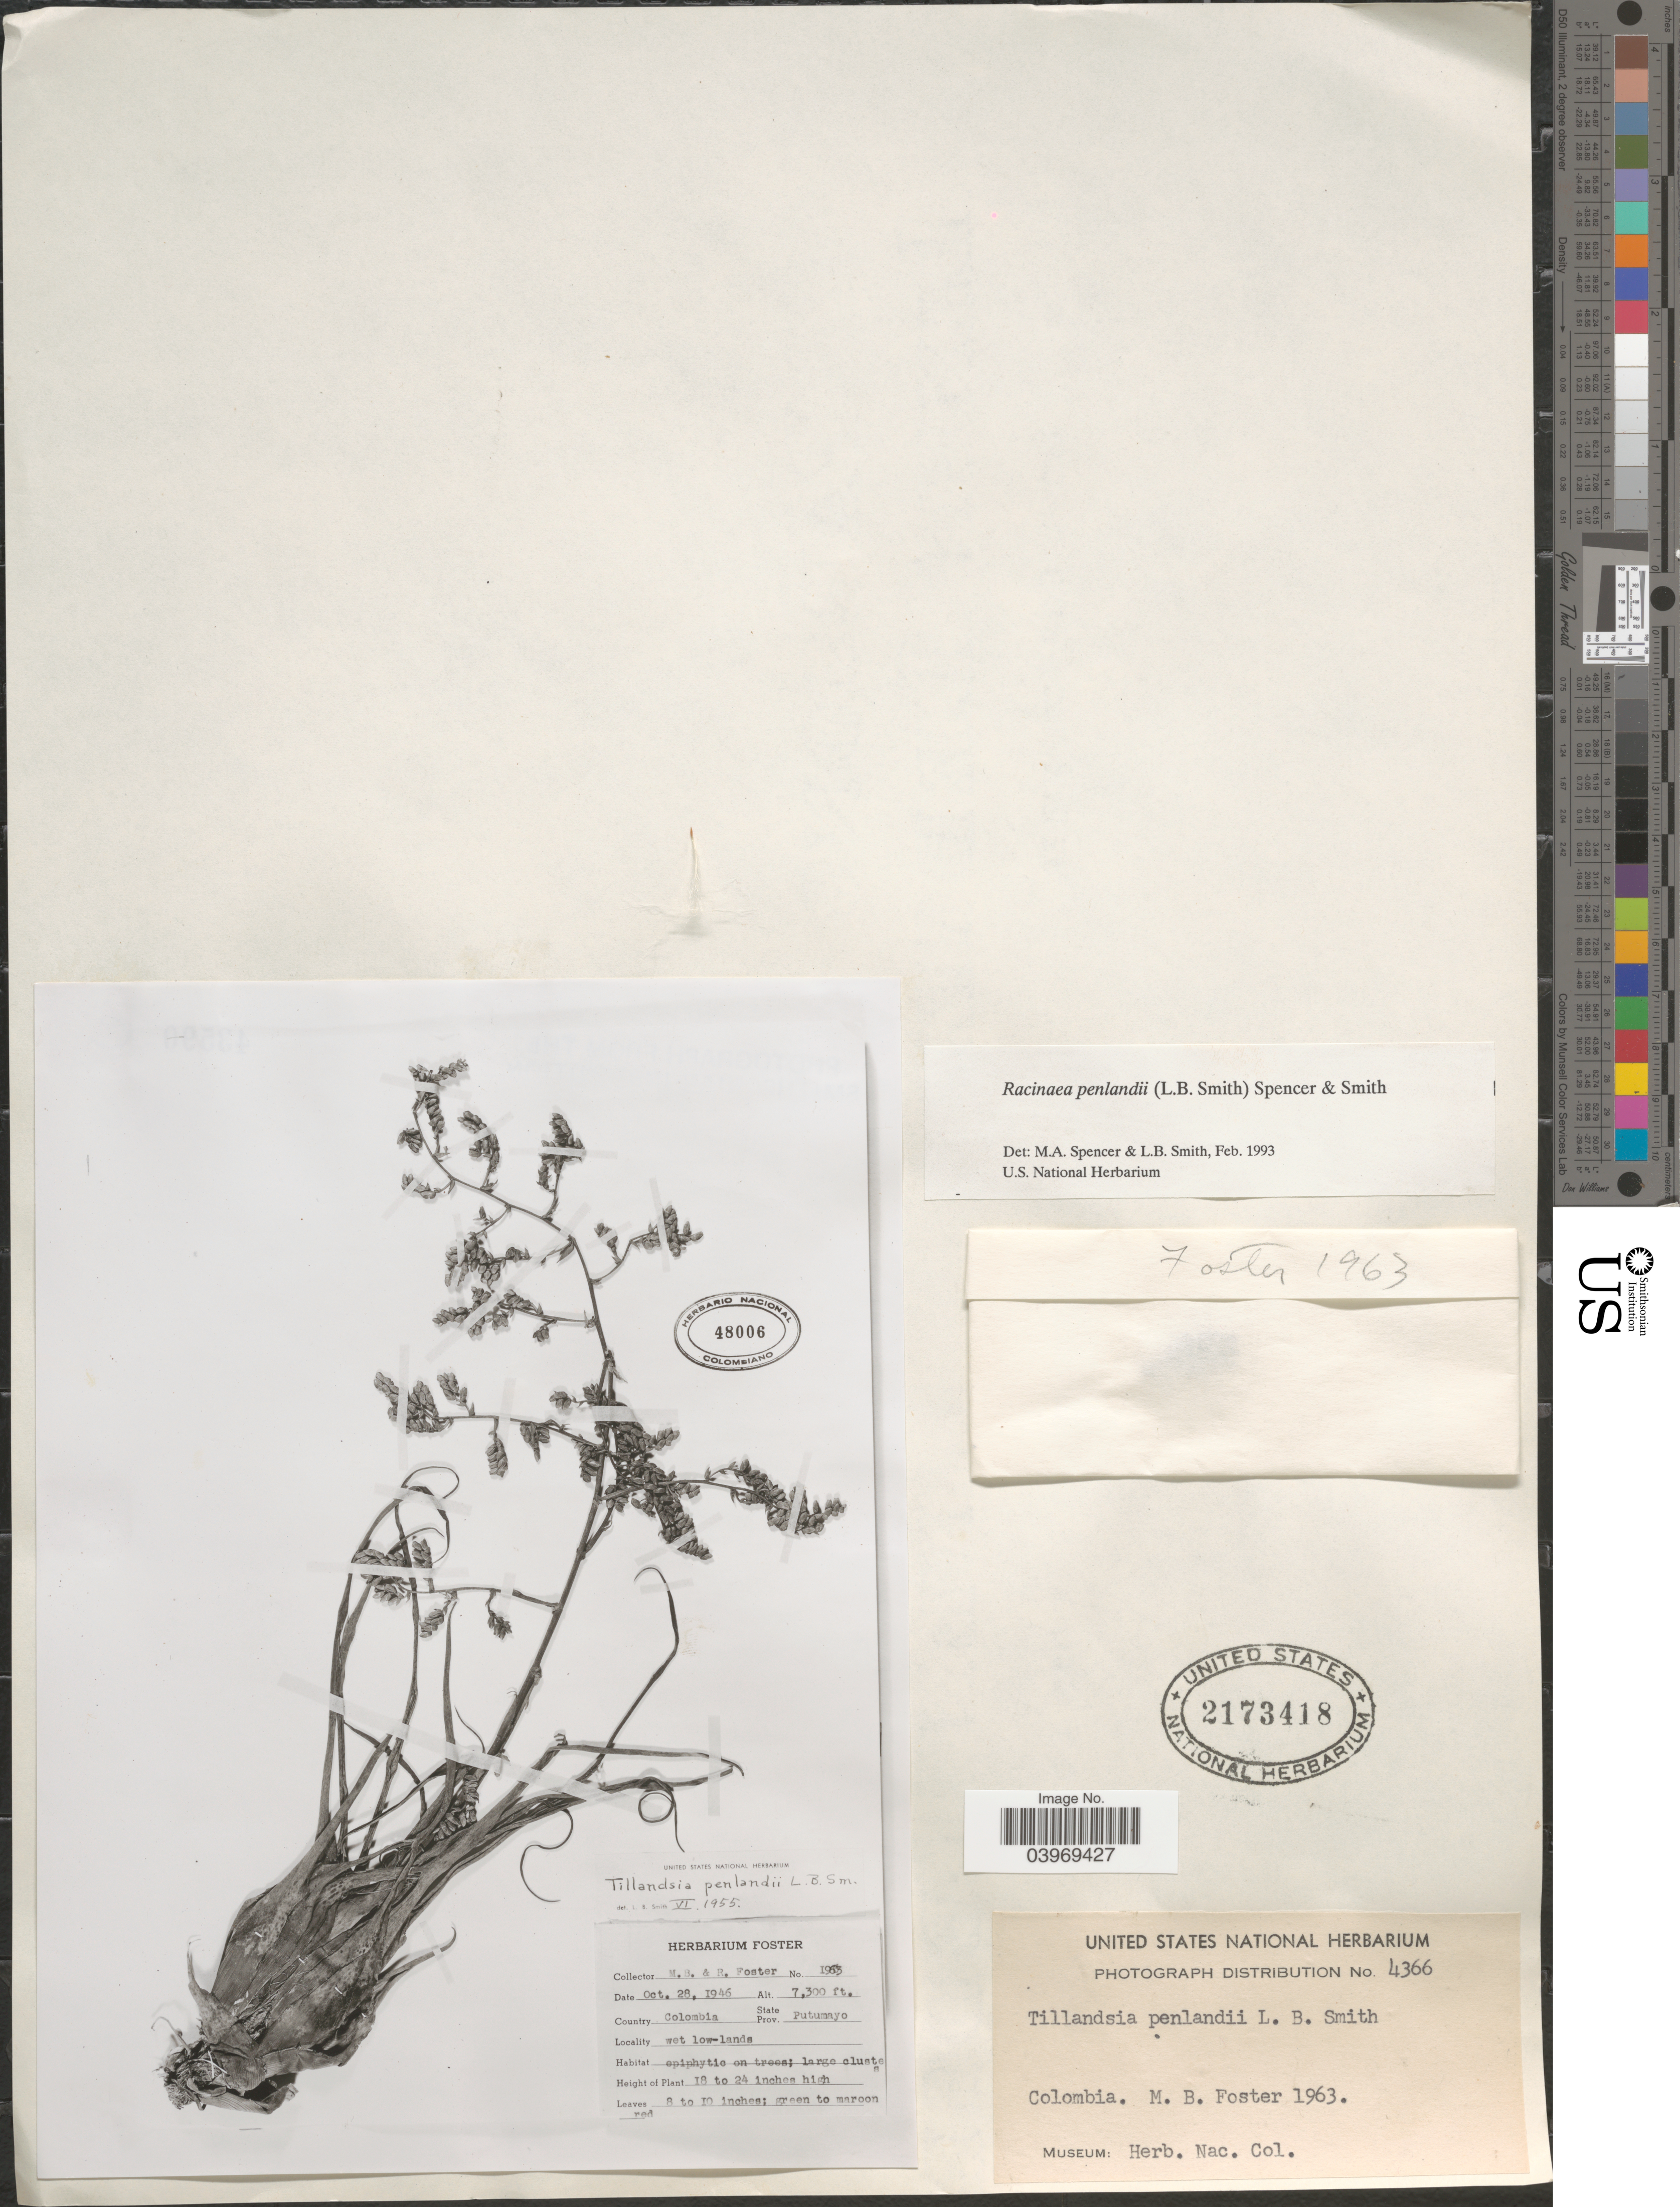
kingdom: Plantae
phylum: Tracheophyta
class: Liliopsida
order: Poales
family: Bromeliaceae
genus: Racinaea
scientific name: Racinaea penlandii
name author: (L.B. Sm.) M.A. Spencer & L.B. Sm.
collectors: M. B. Foster & R. Foster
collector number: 1963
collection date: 1946-10-28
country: Colombia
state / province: Putumayo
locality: Wet low-lands.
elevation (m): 2225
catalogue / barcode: US 2173418